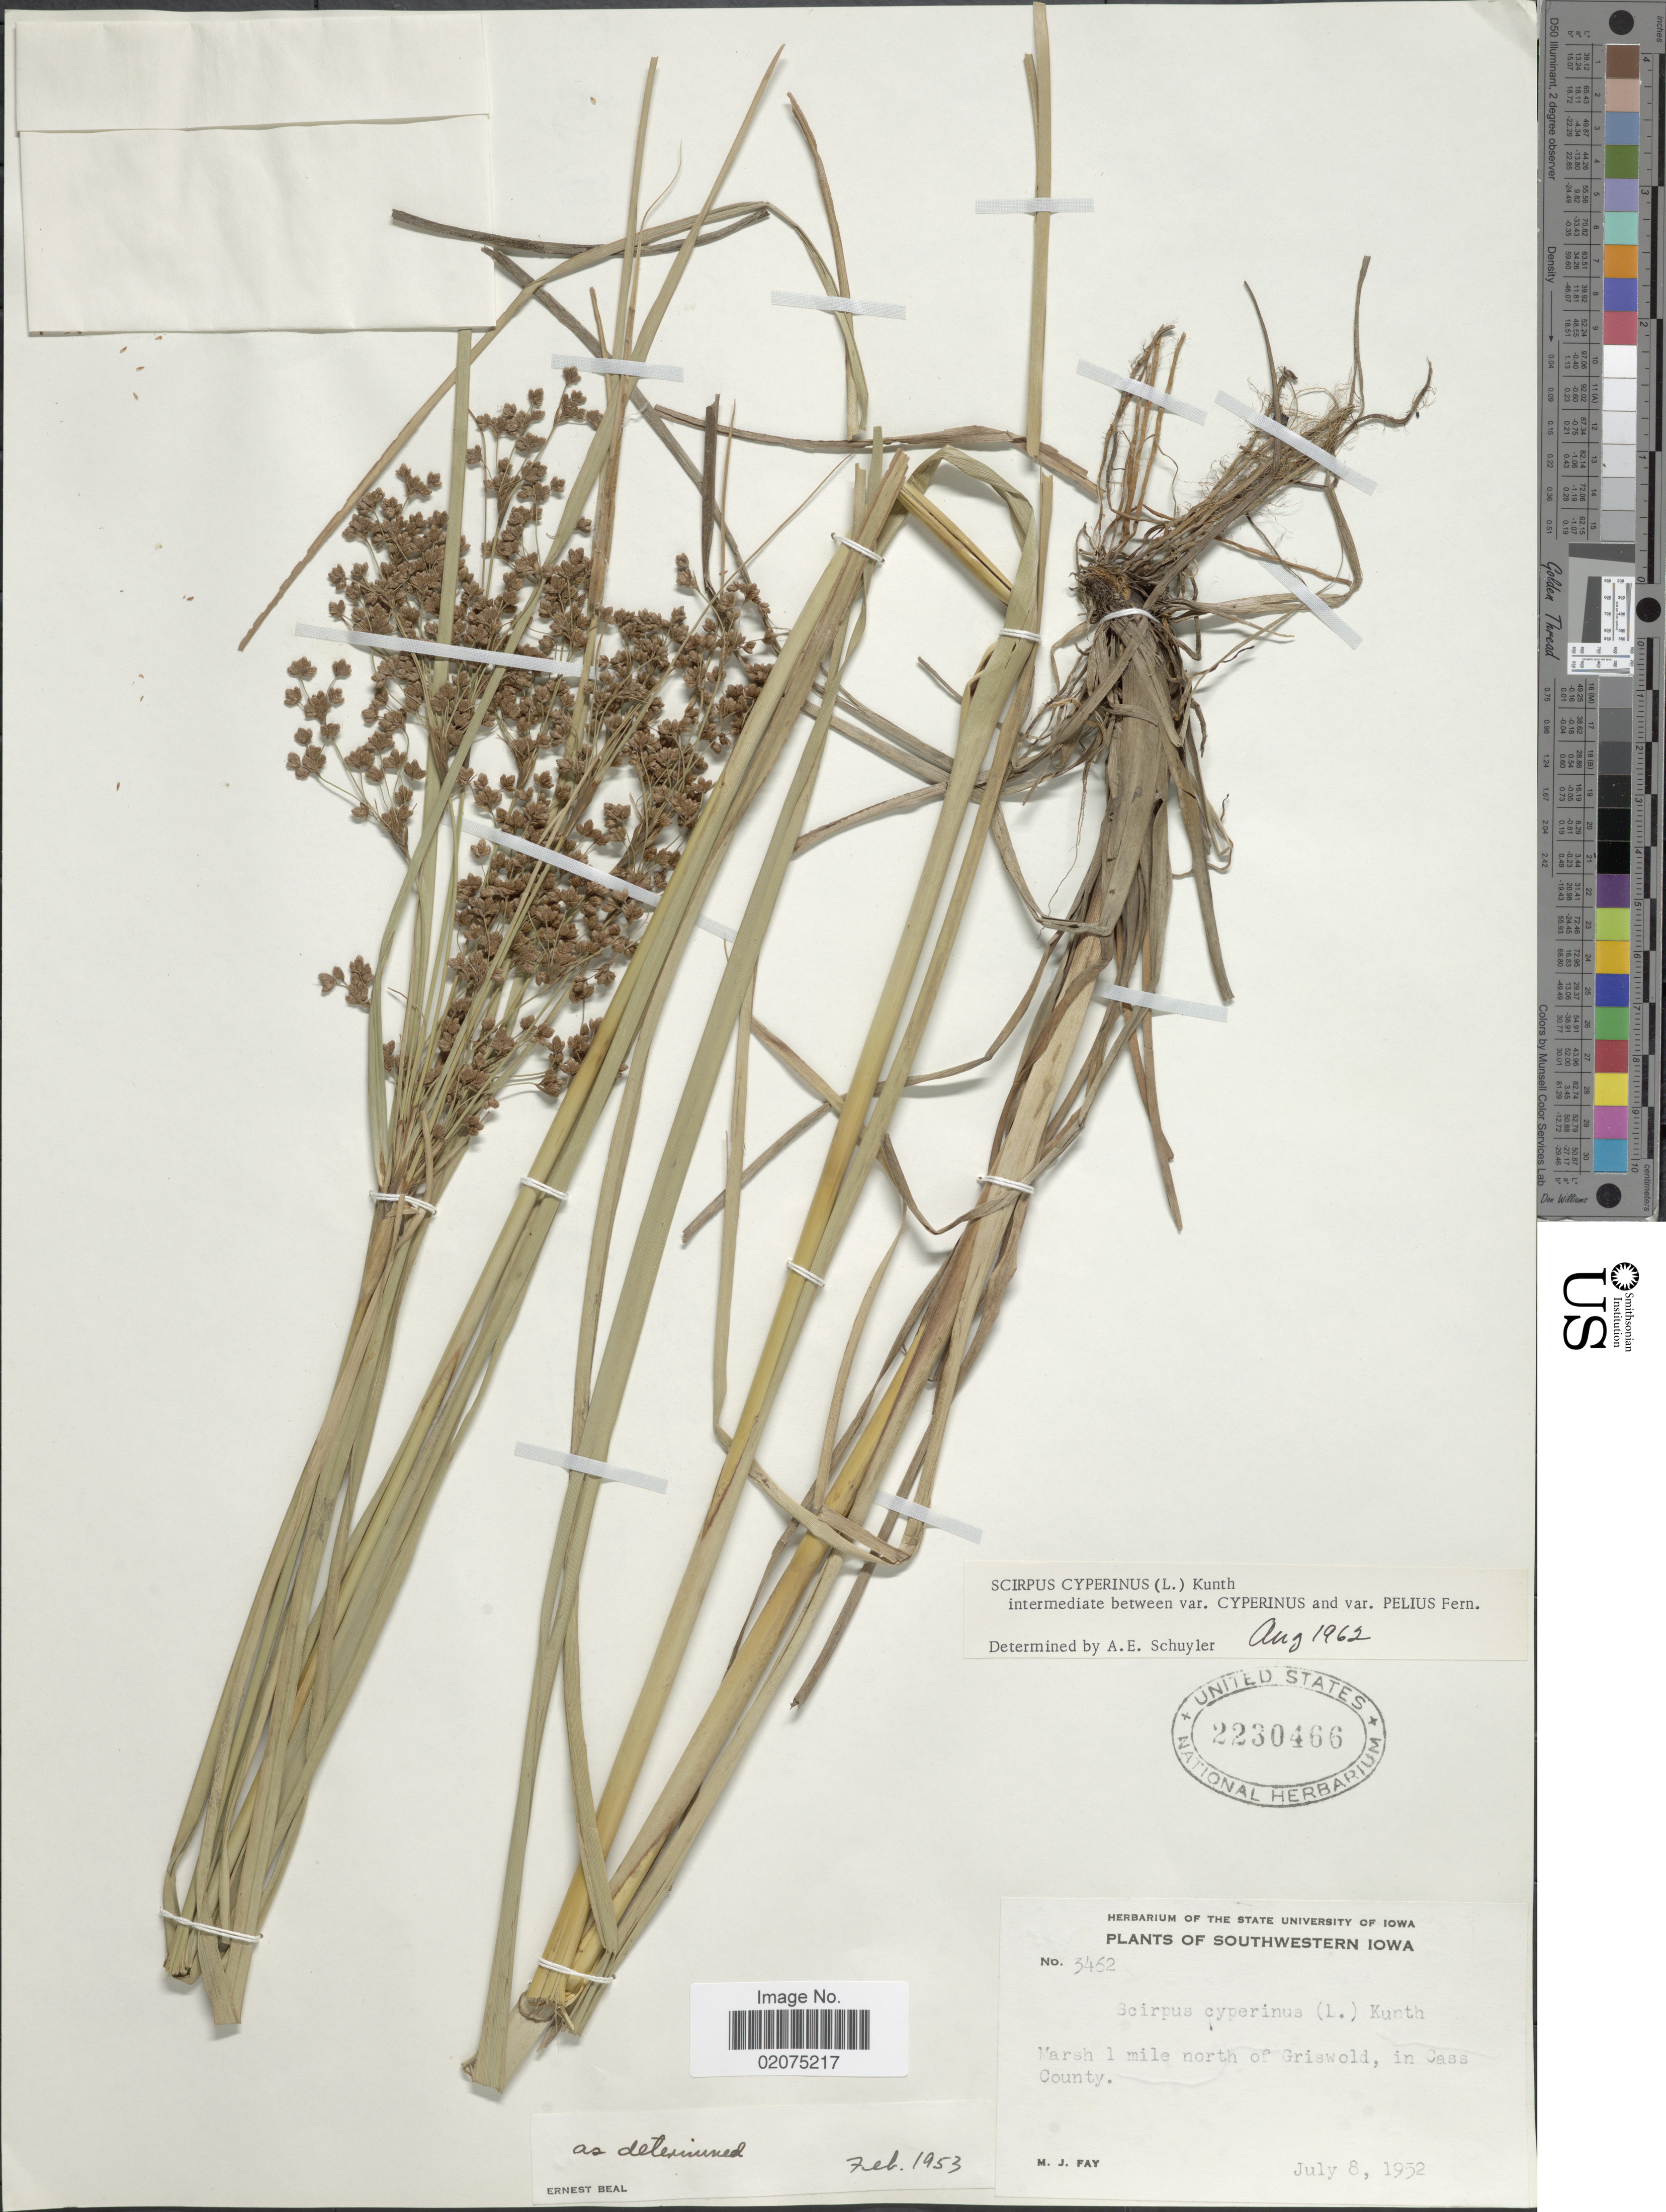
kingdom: Plantae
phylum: Tracheophyta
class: Liliopsida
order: Poales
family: Cyperaceae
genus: Scirpus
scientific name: Scirpus cyperinus (L.) Kunth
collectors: M. Fay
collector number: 3462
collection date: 1952-07-08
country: United States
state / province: Iowa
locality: Southwestern Iowa, 1 mile north of Griswold, in Cass County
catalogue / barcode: US 2230466